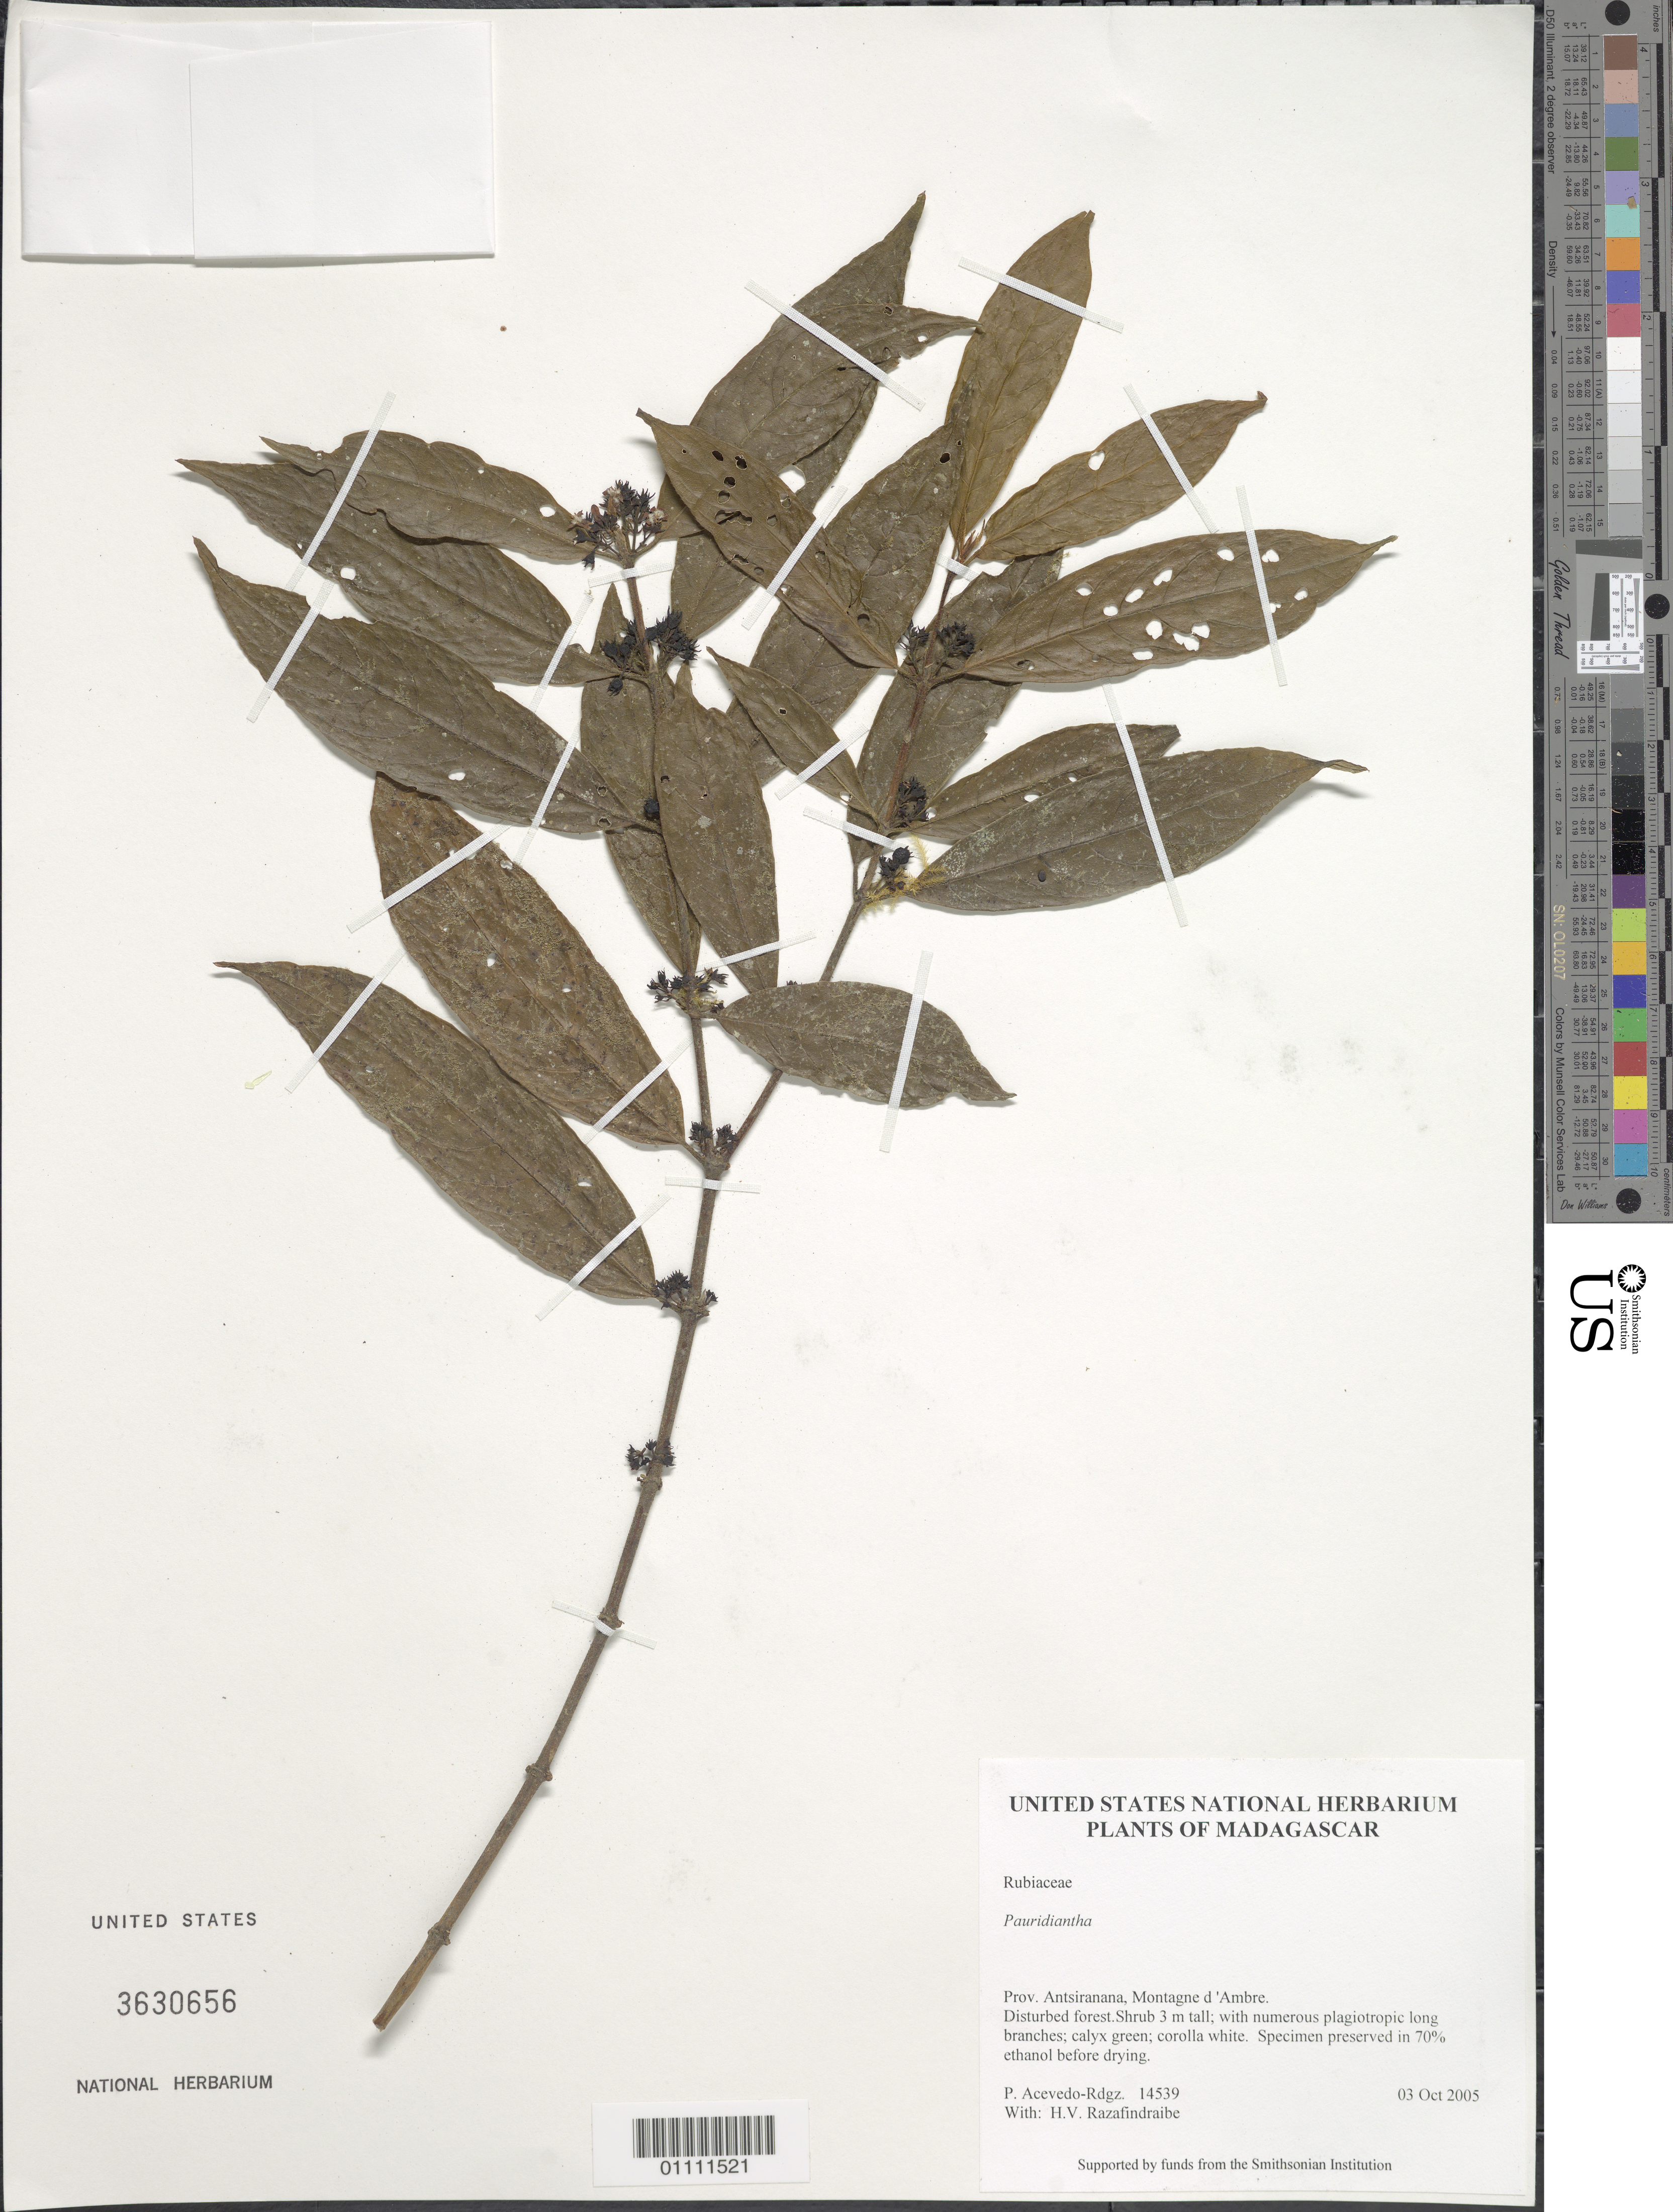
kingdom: Plantae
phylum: Tracheophyta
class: Magnoliopsida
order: Gentianales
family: Rubiaceae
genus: Pauridiantha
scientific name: Pauridiantha paucinervis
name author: (Hiern) Bremek.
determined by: Taylor, Charlotte M.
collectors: P. Acevedo-Rodr. & H. Razafindraibe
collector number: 14539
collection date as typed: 03 Oct 2005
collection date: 2005-10-03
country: Madagascar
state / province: Diana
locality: Prov. Antsiranana, Montagne d 'Ambre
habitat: Disturbed forest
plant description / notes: US, MO, K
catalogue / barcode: US 3630656